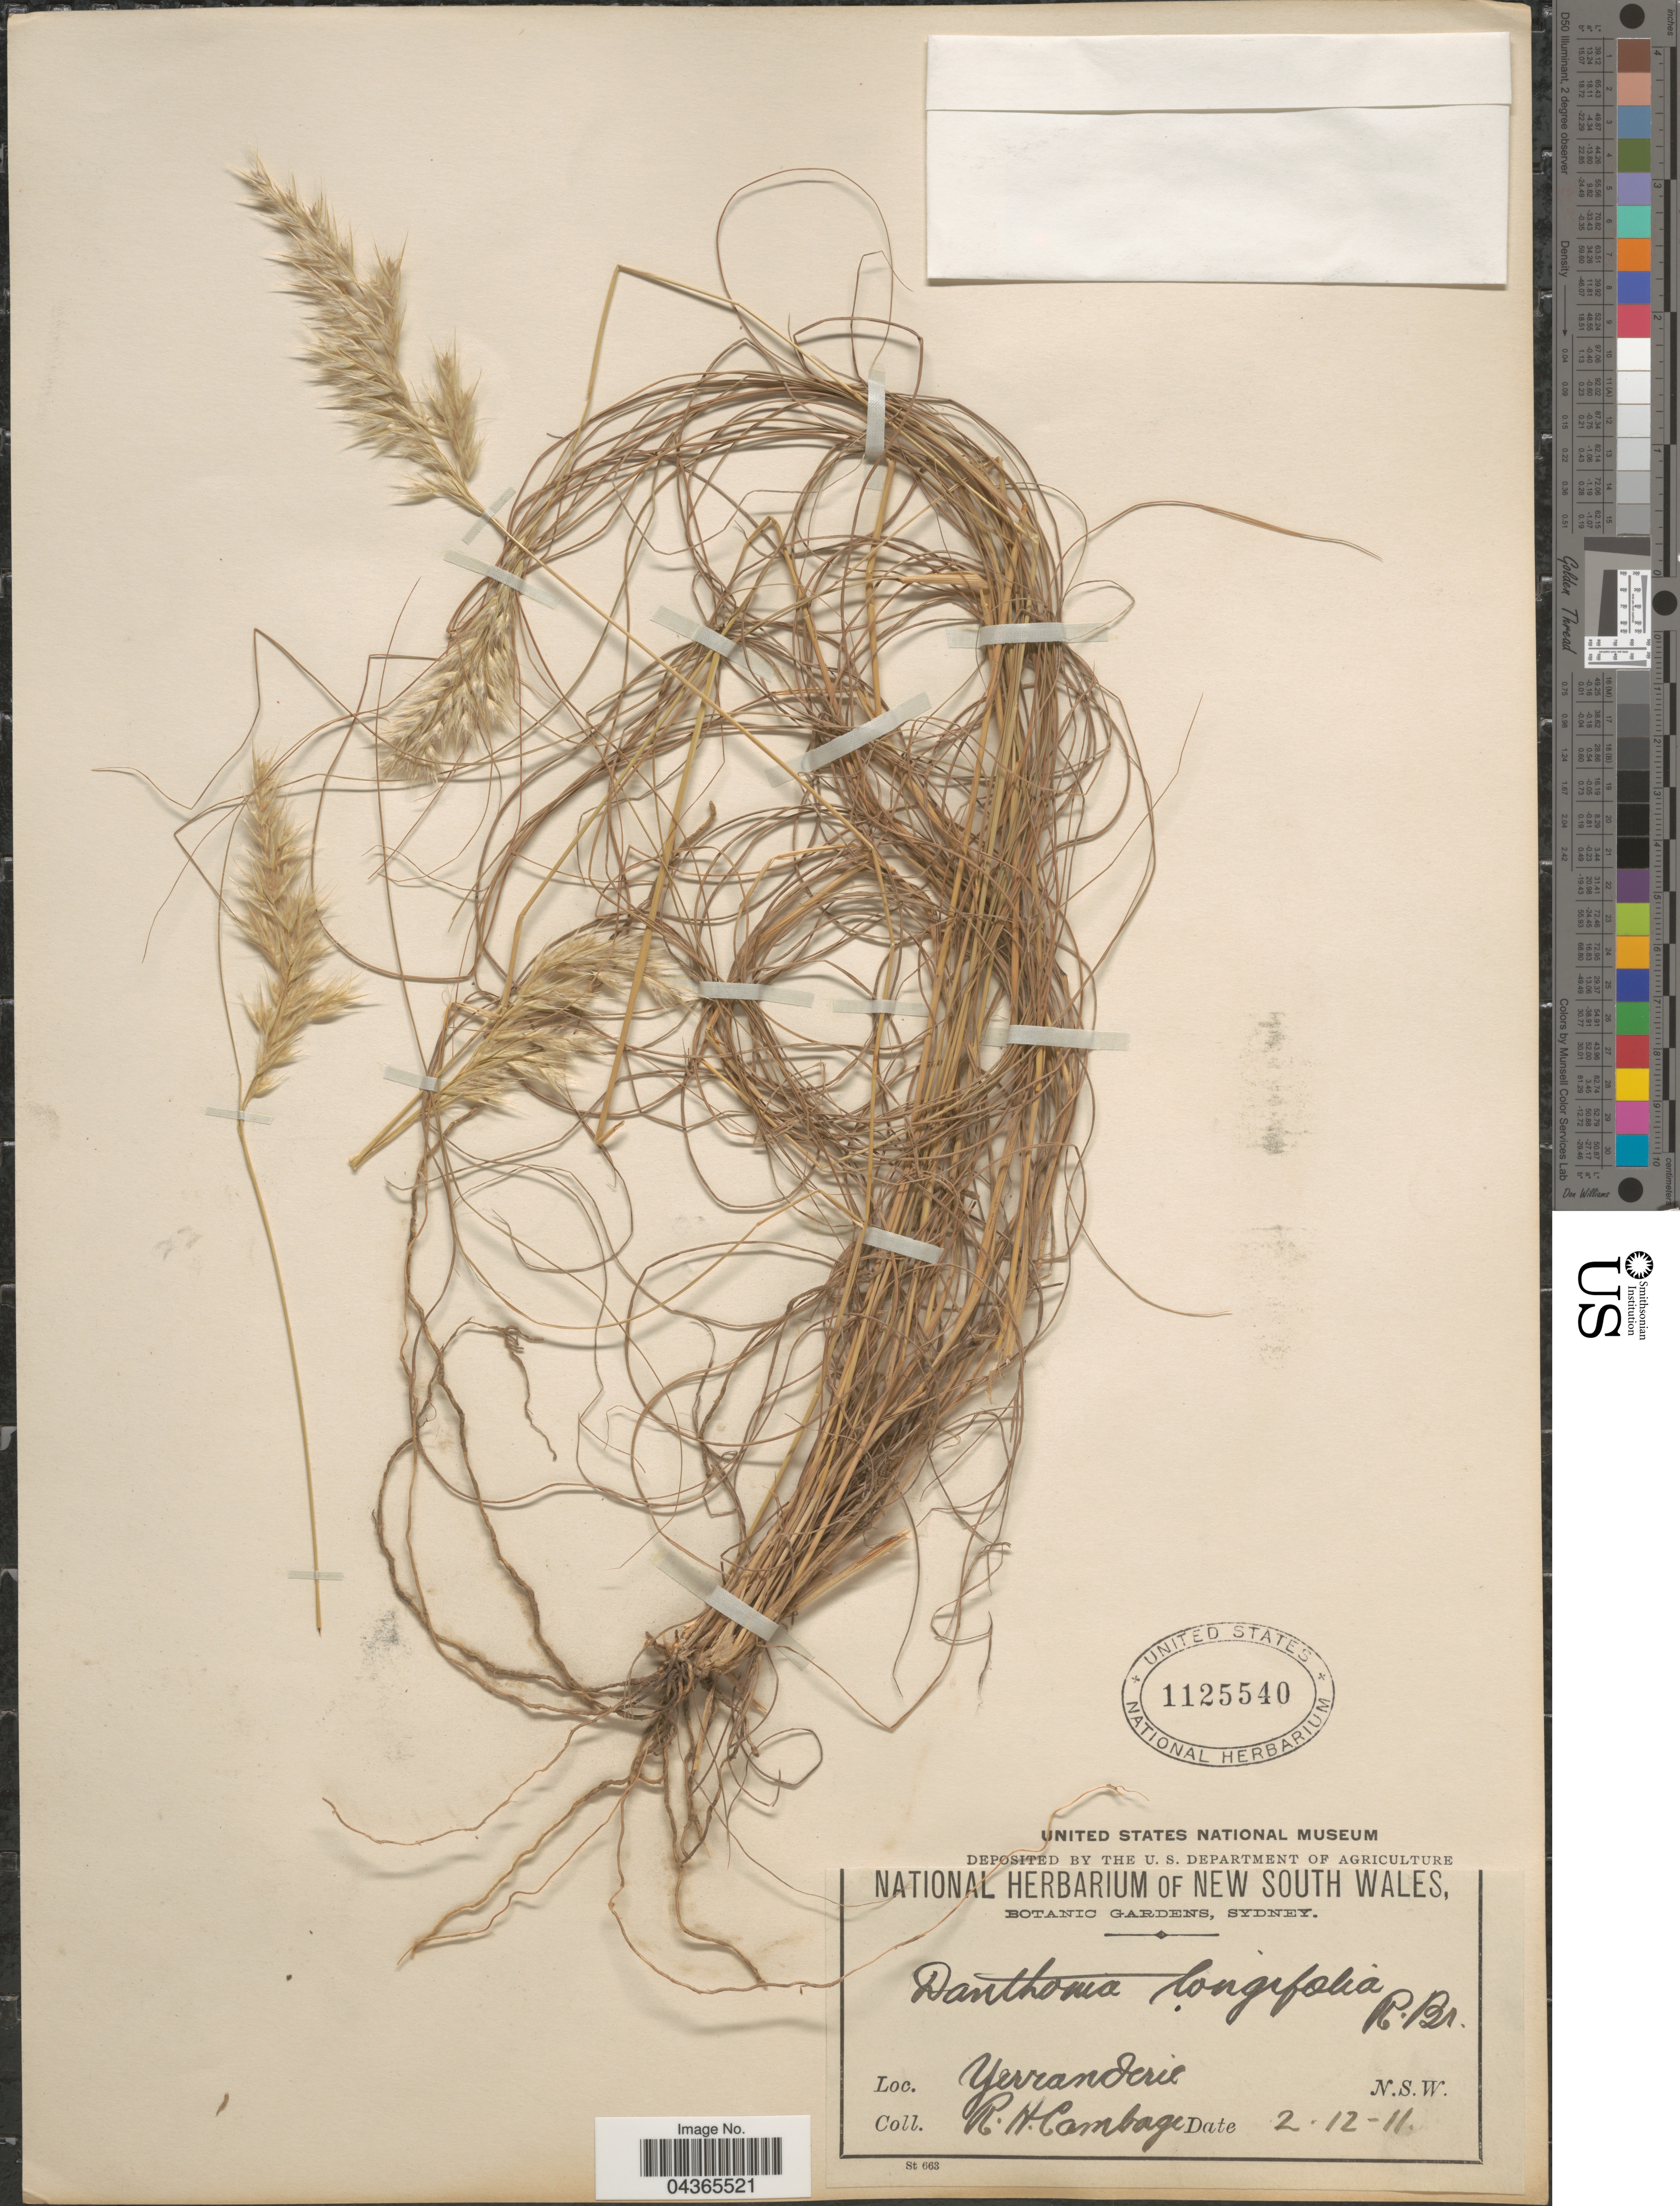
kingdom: Plantae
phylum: Tracheophyta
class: Liliopsida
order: Poales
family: Poaceae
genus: Rytidosperma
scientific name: Rytidosperma longifolium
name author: (R. Br.) Connor & Edgar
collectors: R. Cambage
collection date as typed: Transcribed d/m/y: 2/12/11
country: Australia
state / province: New South Wales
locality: Yerranderie.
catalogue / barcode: US 1125540